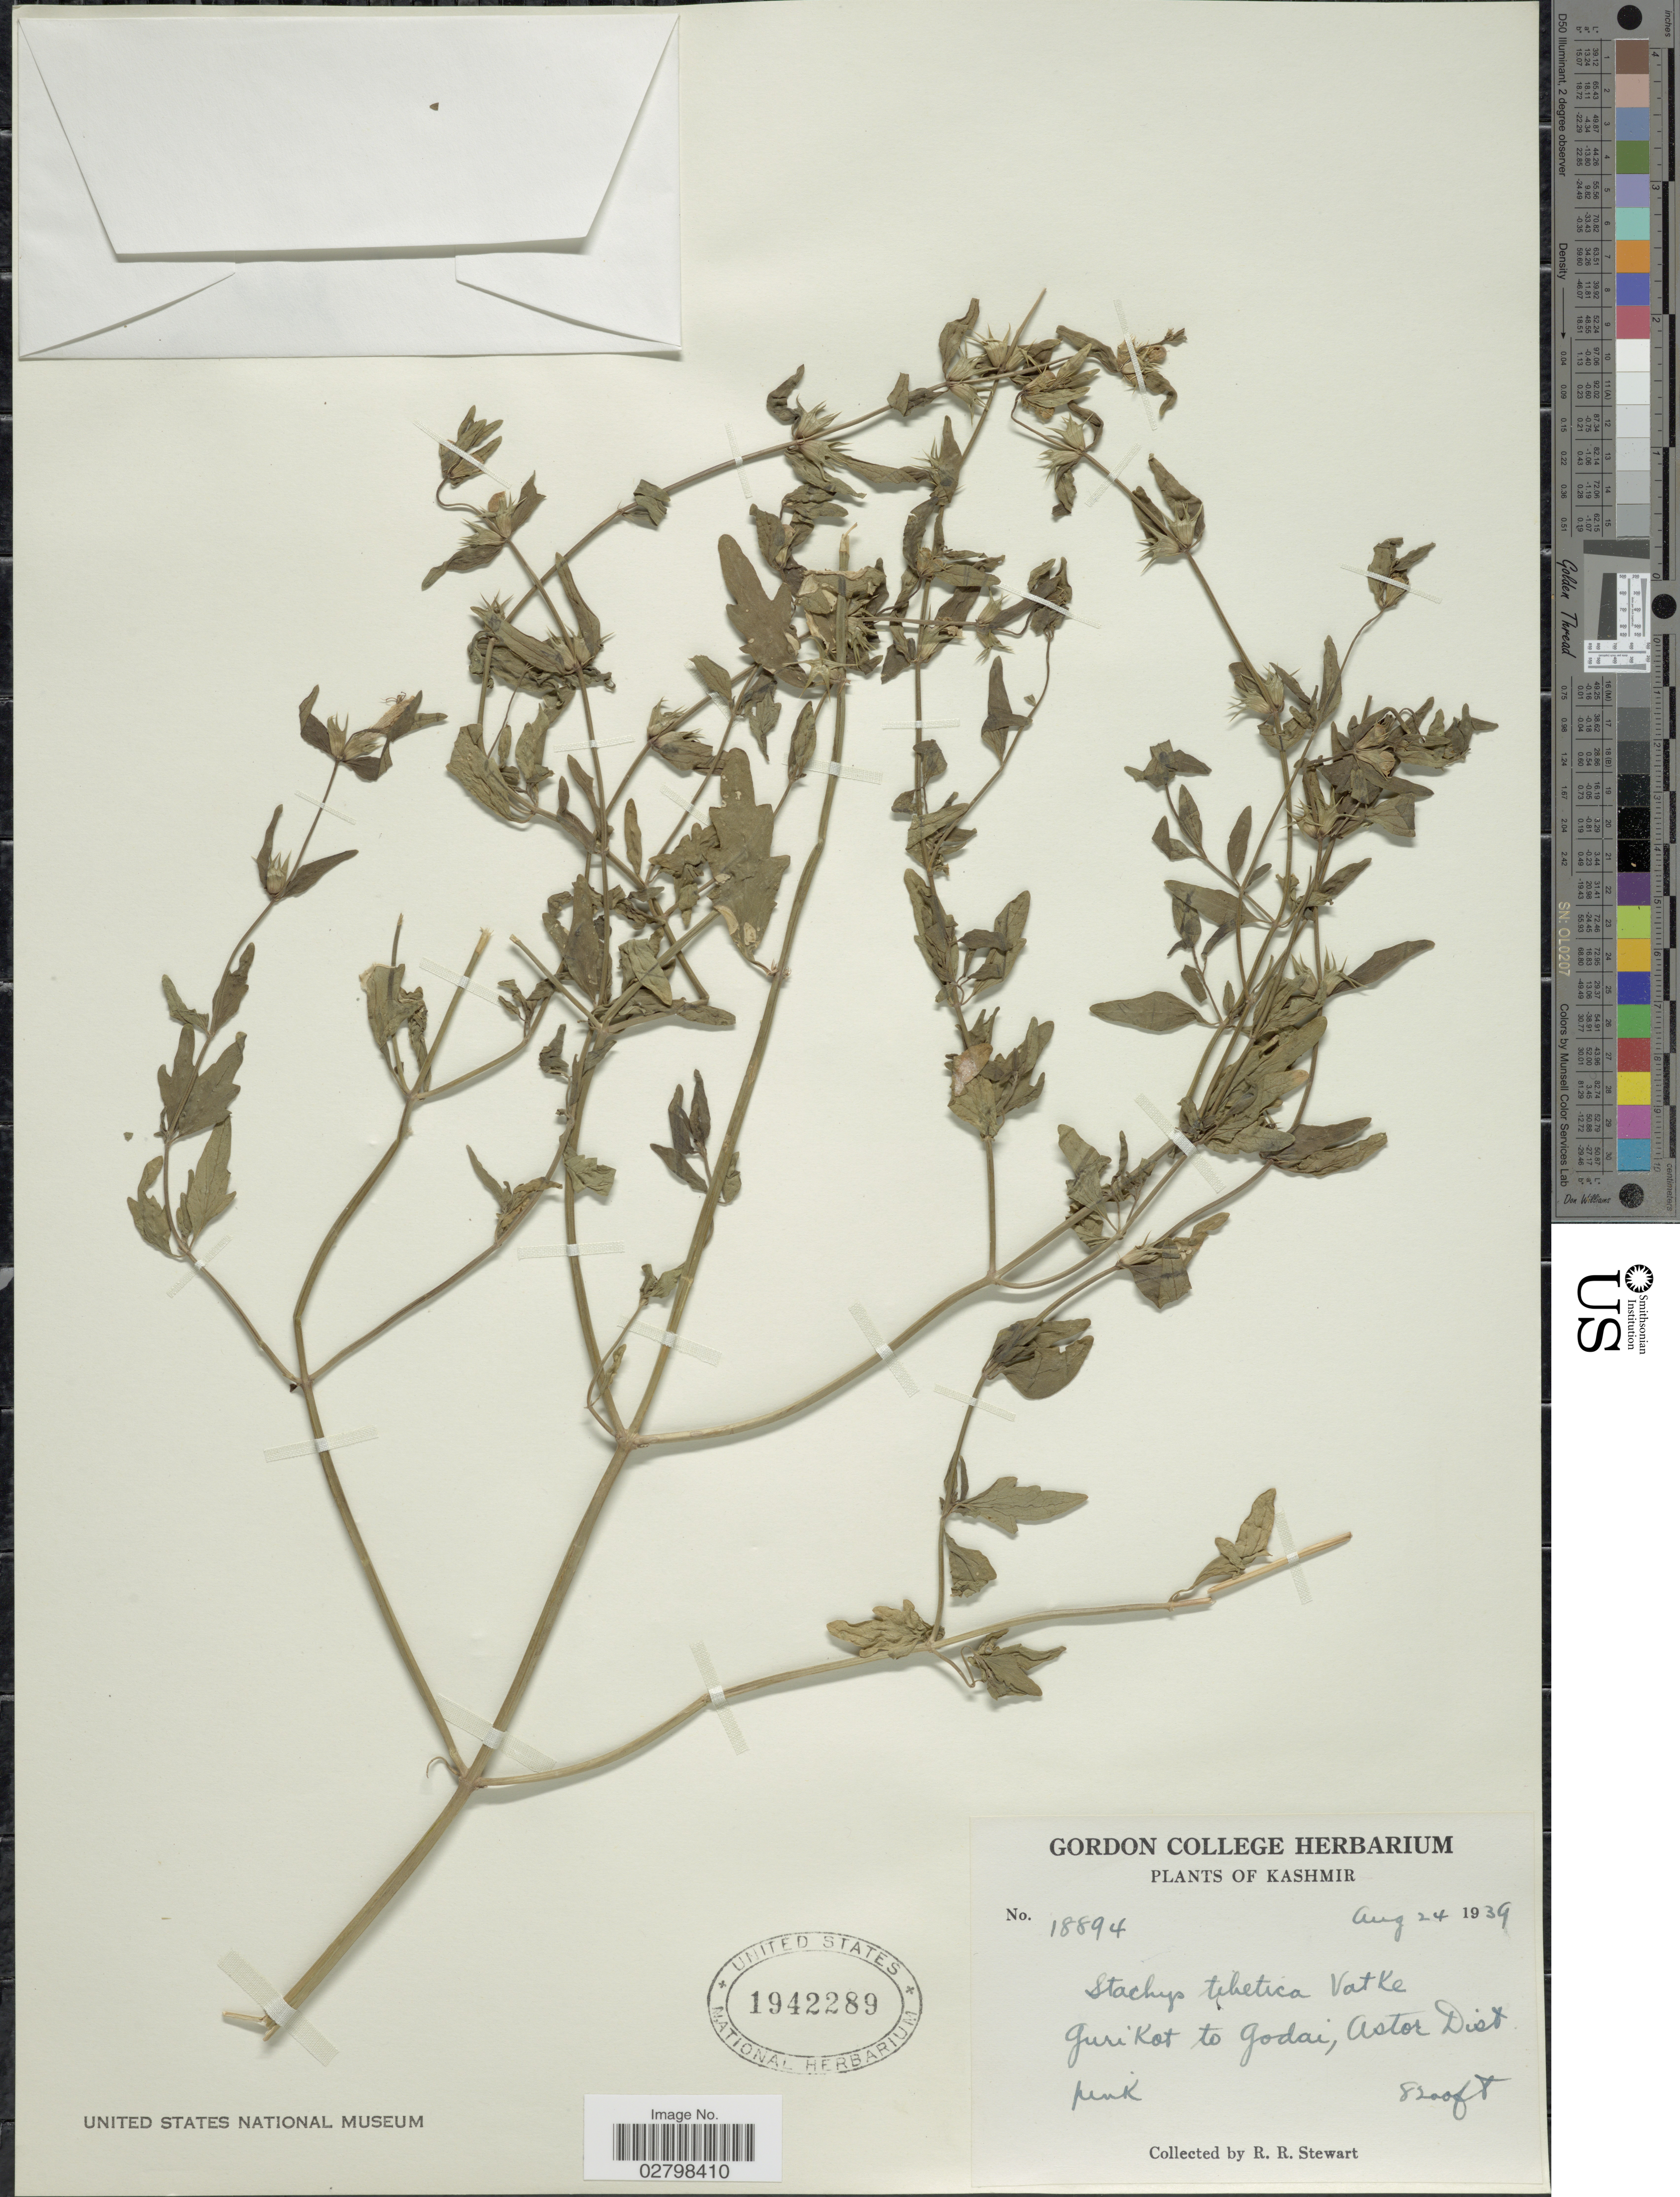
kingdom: Plantae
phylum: Tracheophyta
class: Magnoliopsida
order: Lamiales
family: Lamiaceae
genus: Stachys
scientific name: Stachys tibetica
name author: Vatke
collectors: R. R. Stewart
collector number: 18894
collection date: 1939-08-24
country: Pakistan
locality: Kashmir. Guri Kot to Godai, Astor Dist.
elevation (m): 2499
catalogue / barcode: US 1942289